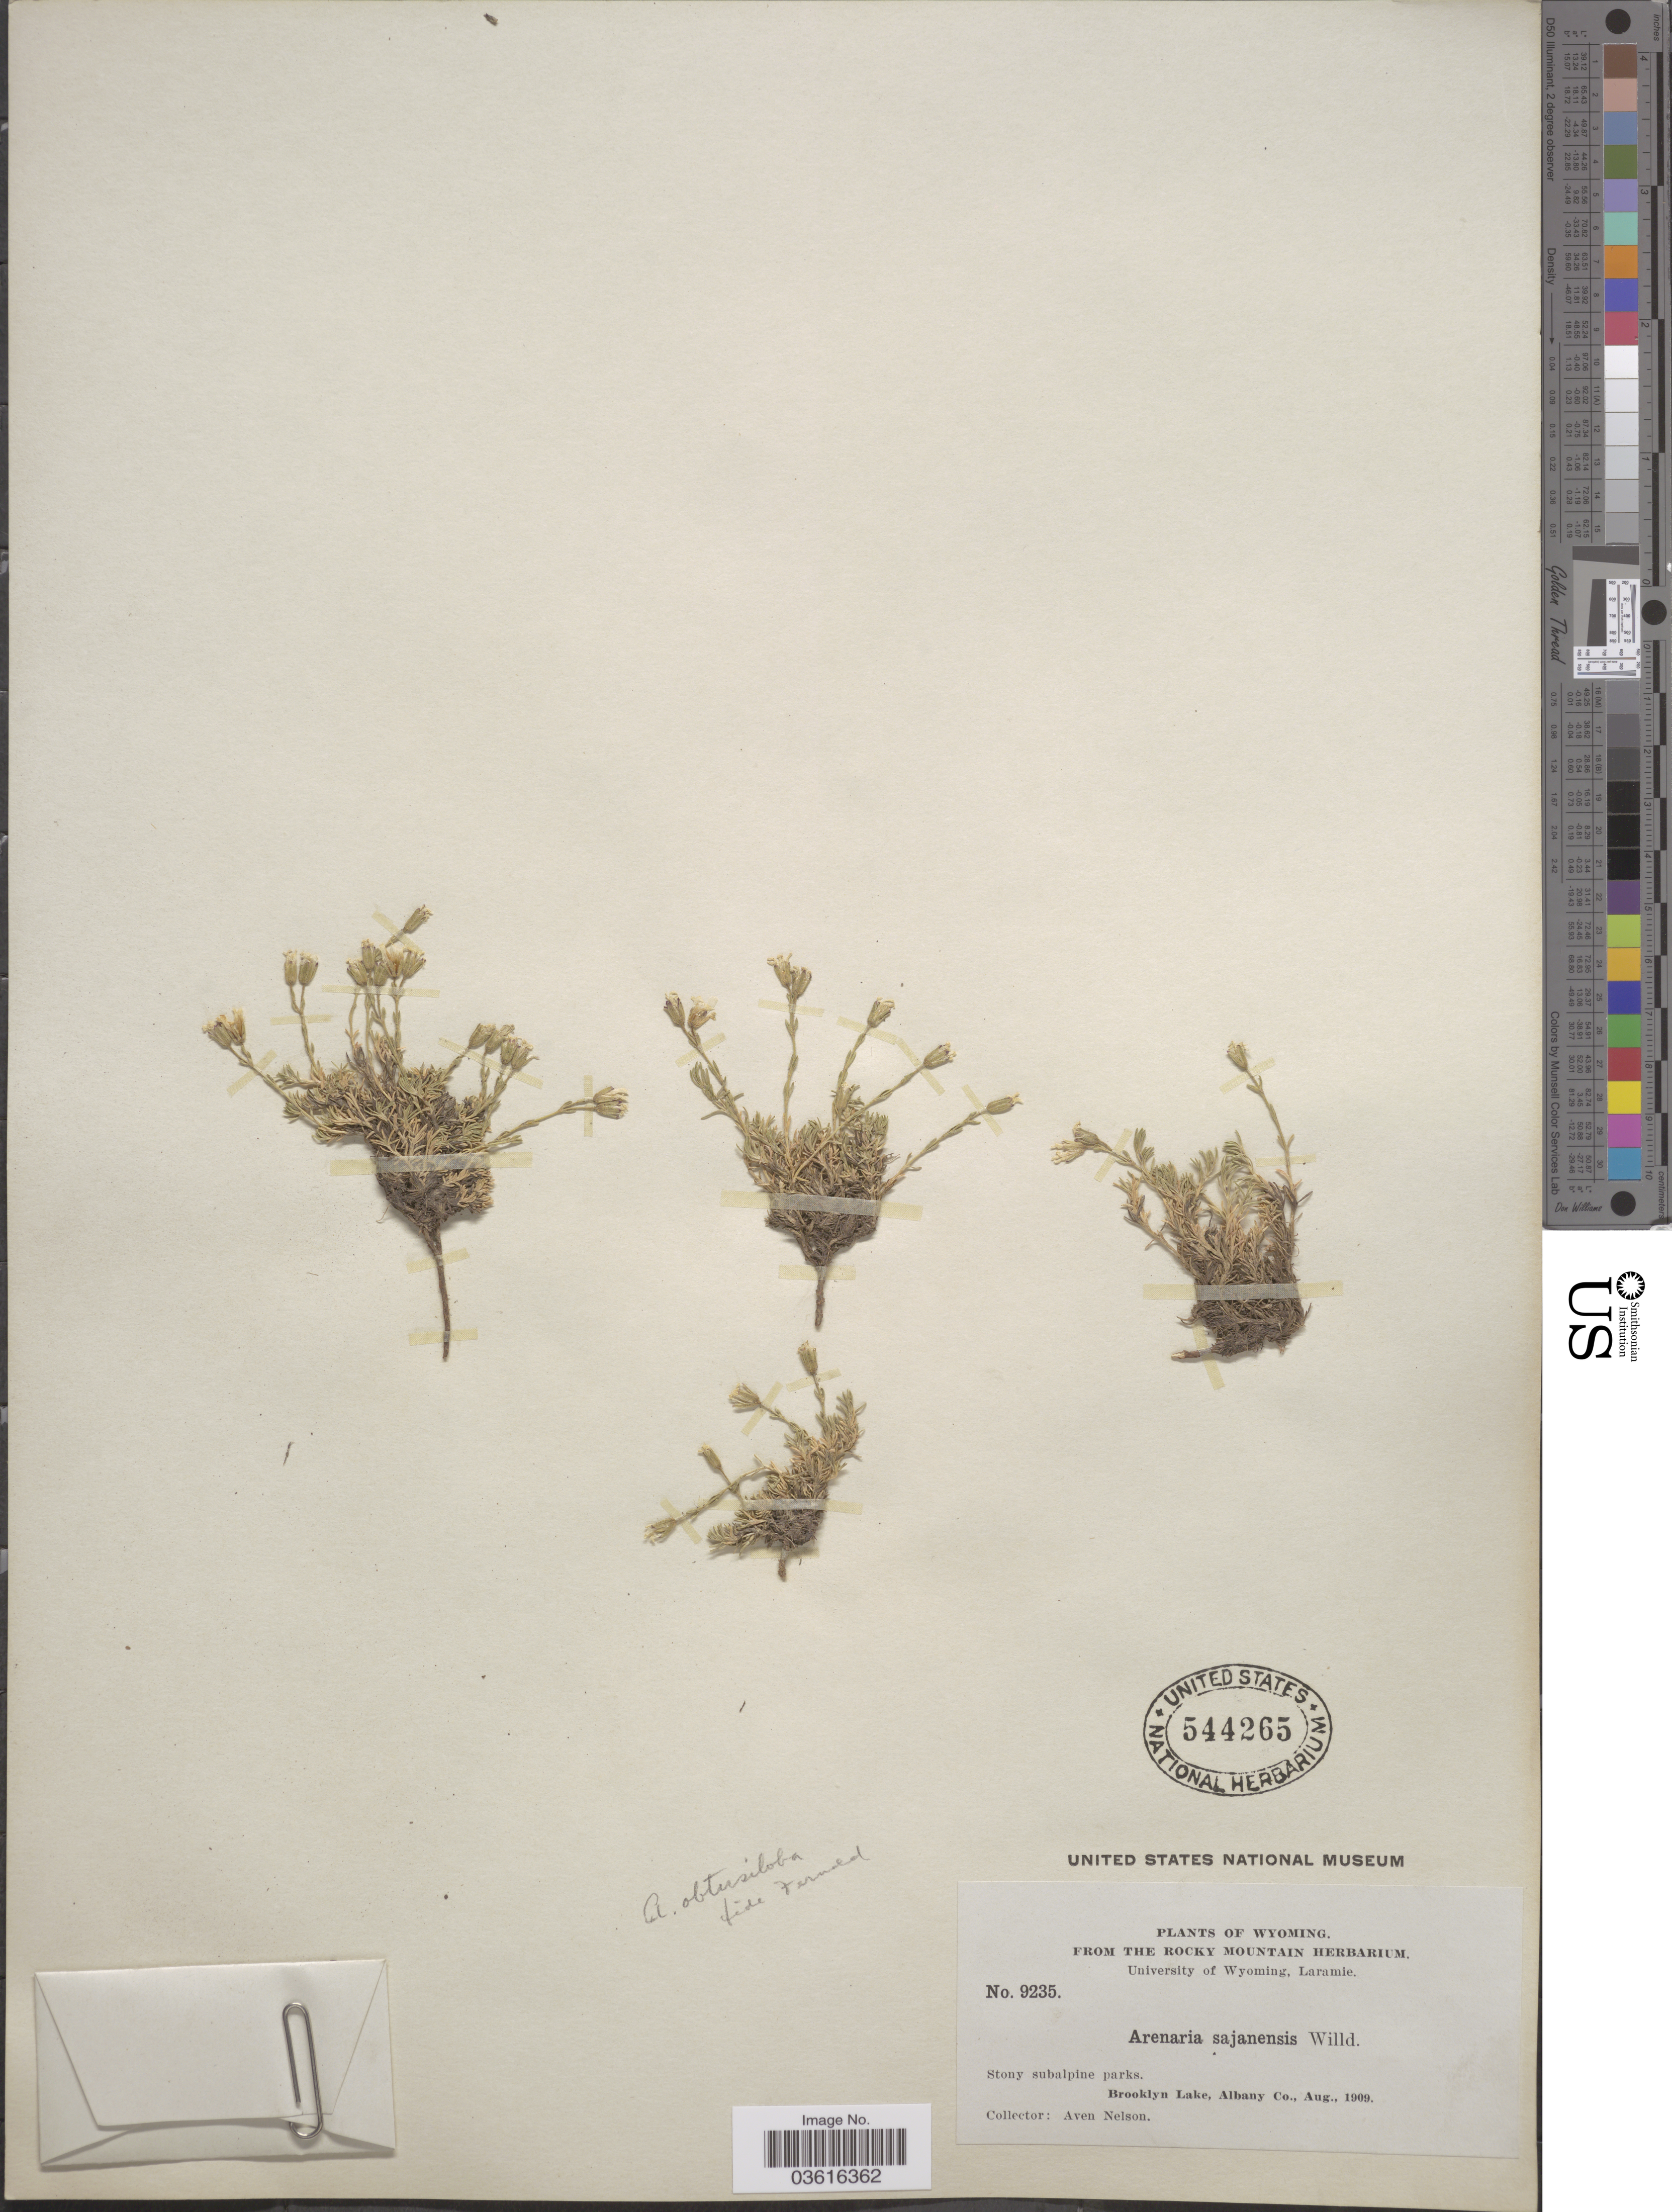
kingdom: Plantae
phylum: Tracheophyta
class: Magnoliopsida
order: Caryophyllales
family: Caryophyllaceae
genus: Cherleria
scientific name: Cherleria obtusiloba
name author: (Rydb.) A.J. Moore & Dillenb.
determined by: Strong, M. T., (US), Smithsonian Institution - National Museum of Natural History (UNITED STATES)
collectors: A. Nelson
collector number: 9235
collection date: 1909-08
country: United States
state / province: Wyoming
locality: Brooklyn Lake, Albany Co.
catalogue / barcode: US 544265